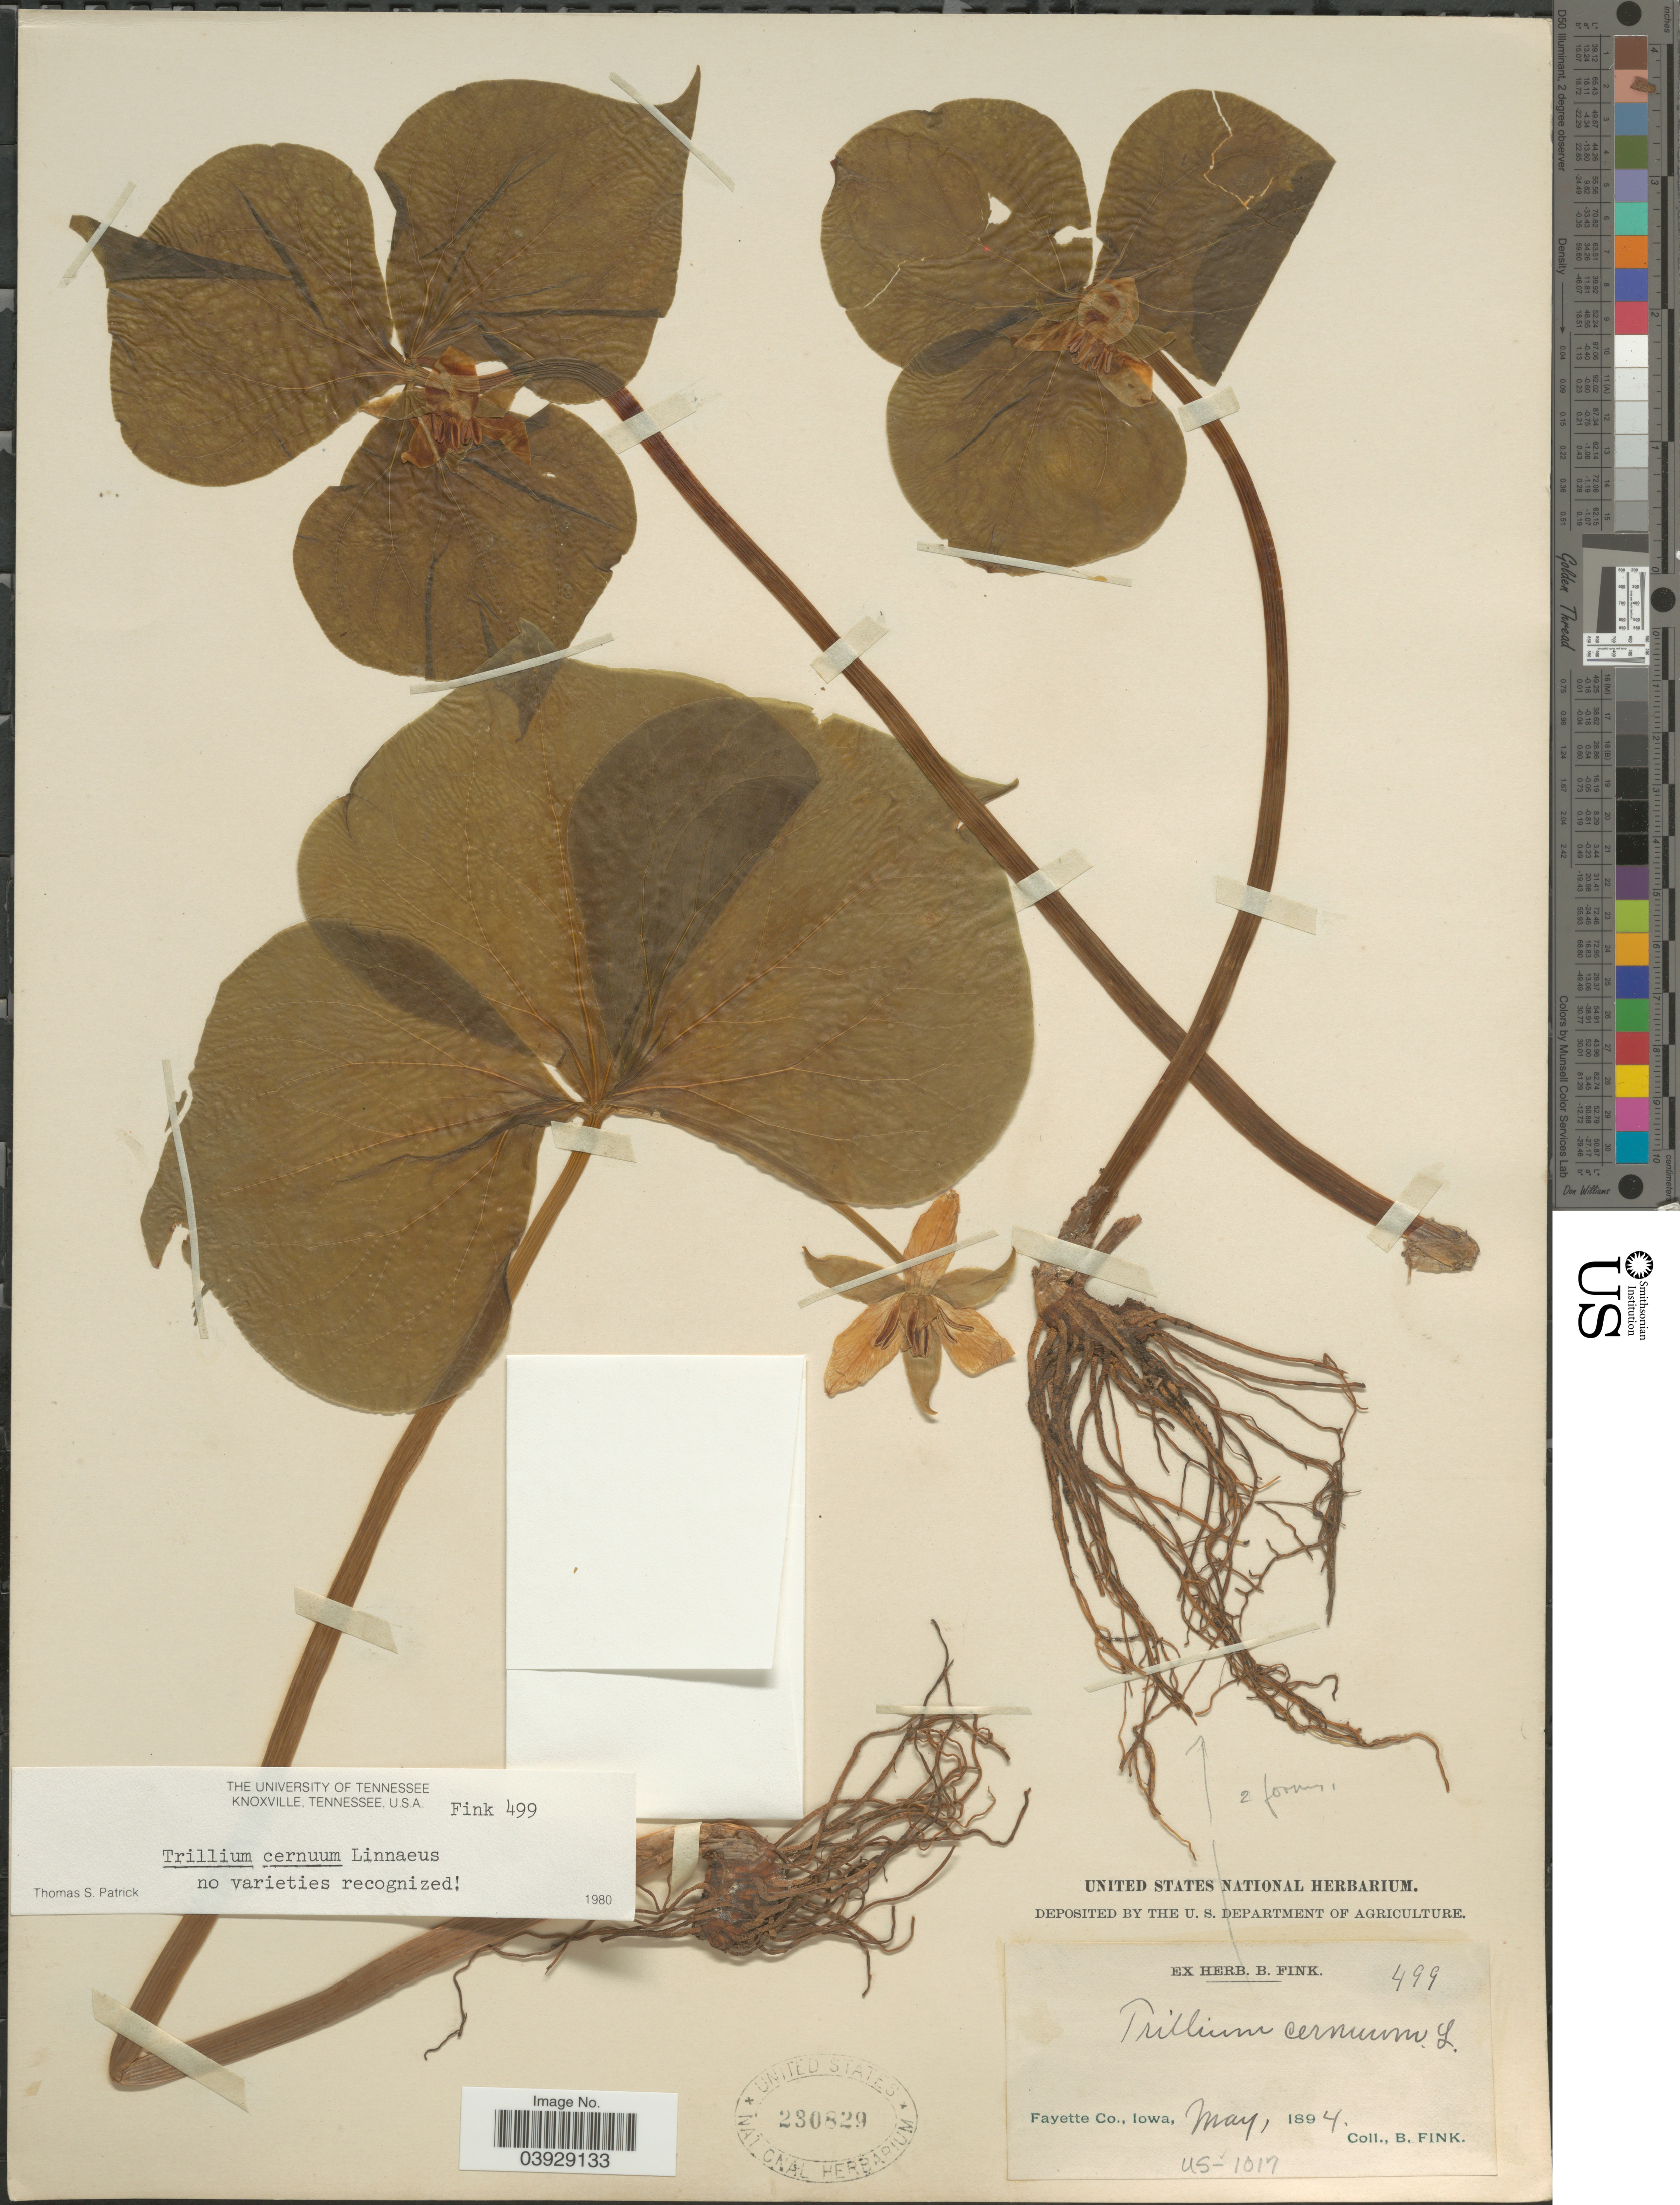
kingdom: Plantae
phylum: Tracheophyta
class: Liliopsida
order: Liliales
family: Melanthiaceae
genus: Trillium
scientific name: Trillium cernuum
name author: L.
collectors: B. Fink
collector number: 499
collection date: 1894-05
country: United States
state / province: Iowa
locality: Fayette Co.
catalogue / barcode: US 230829